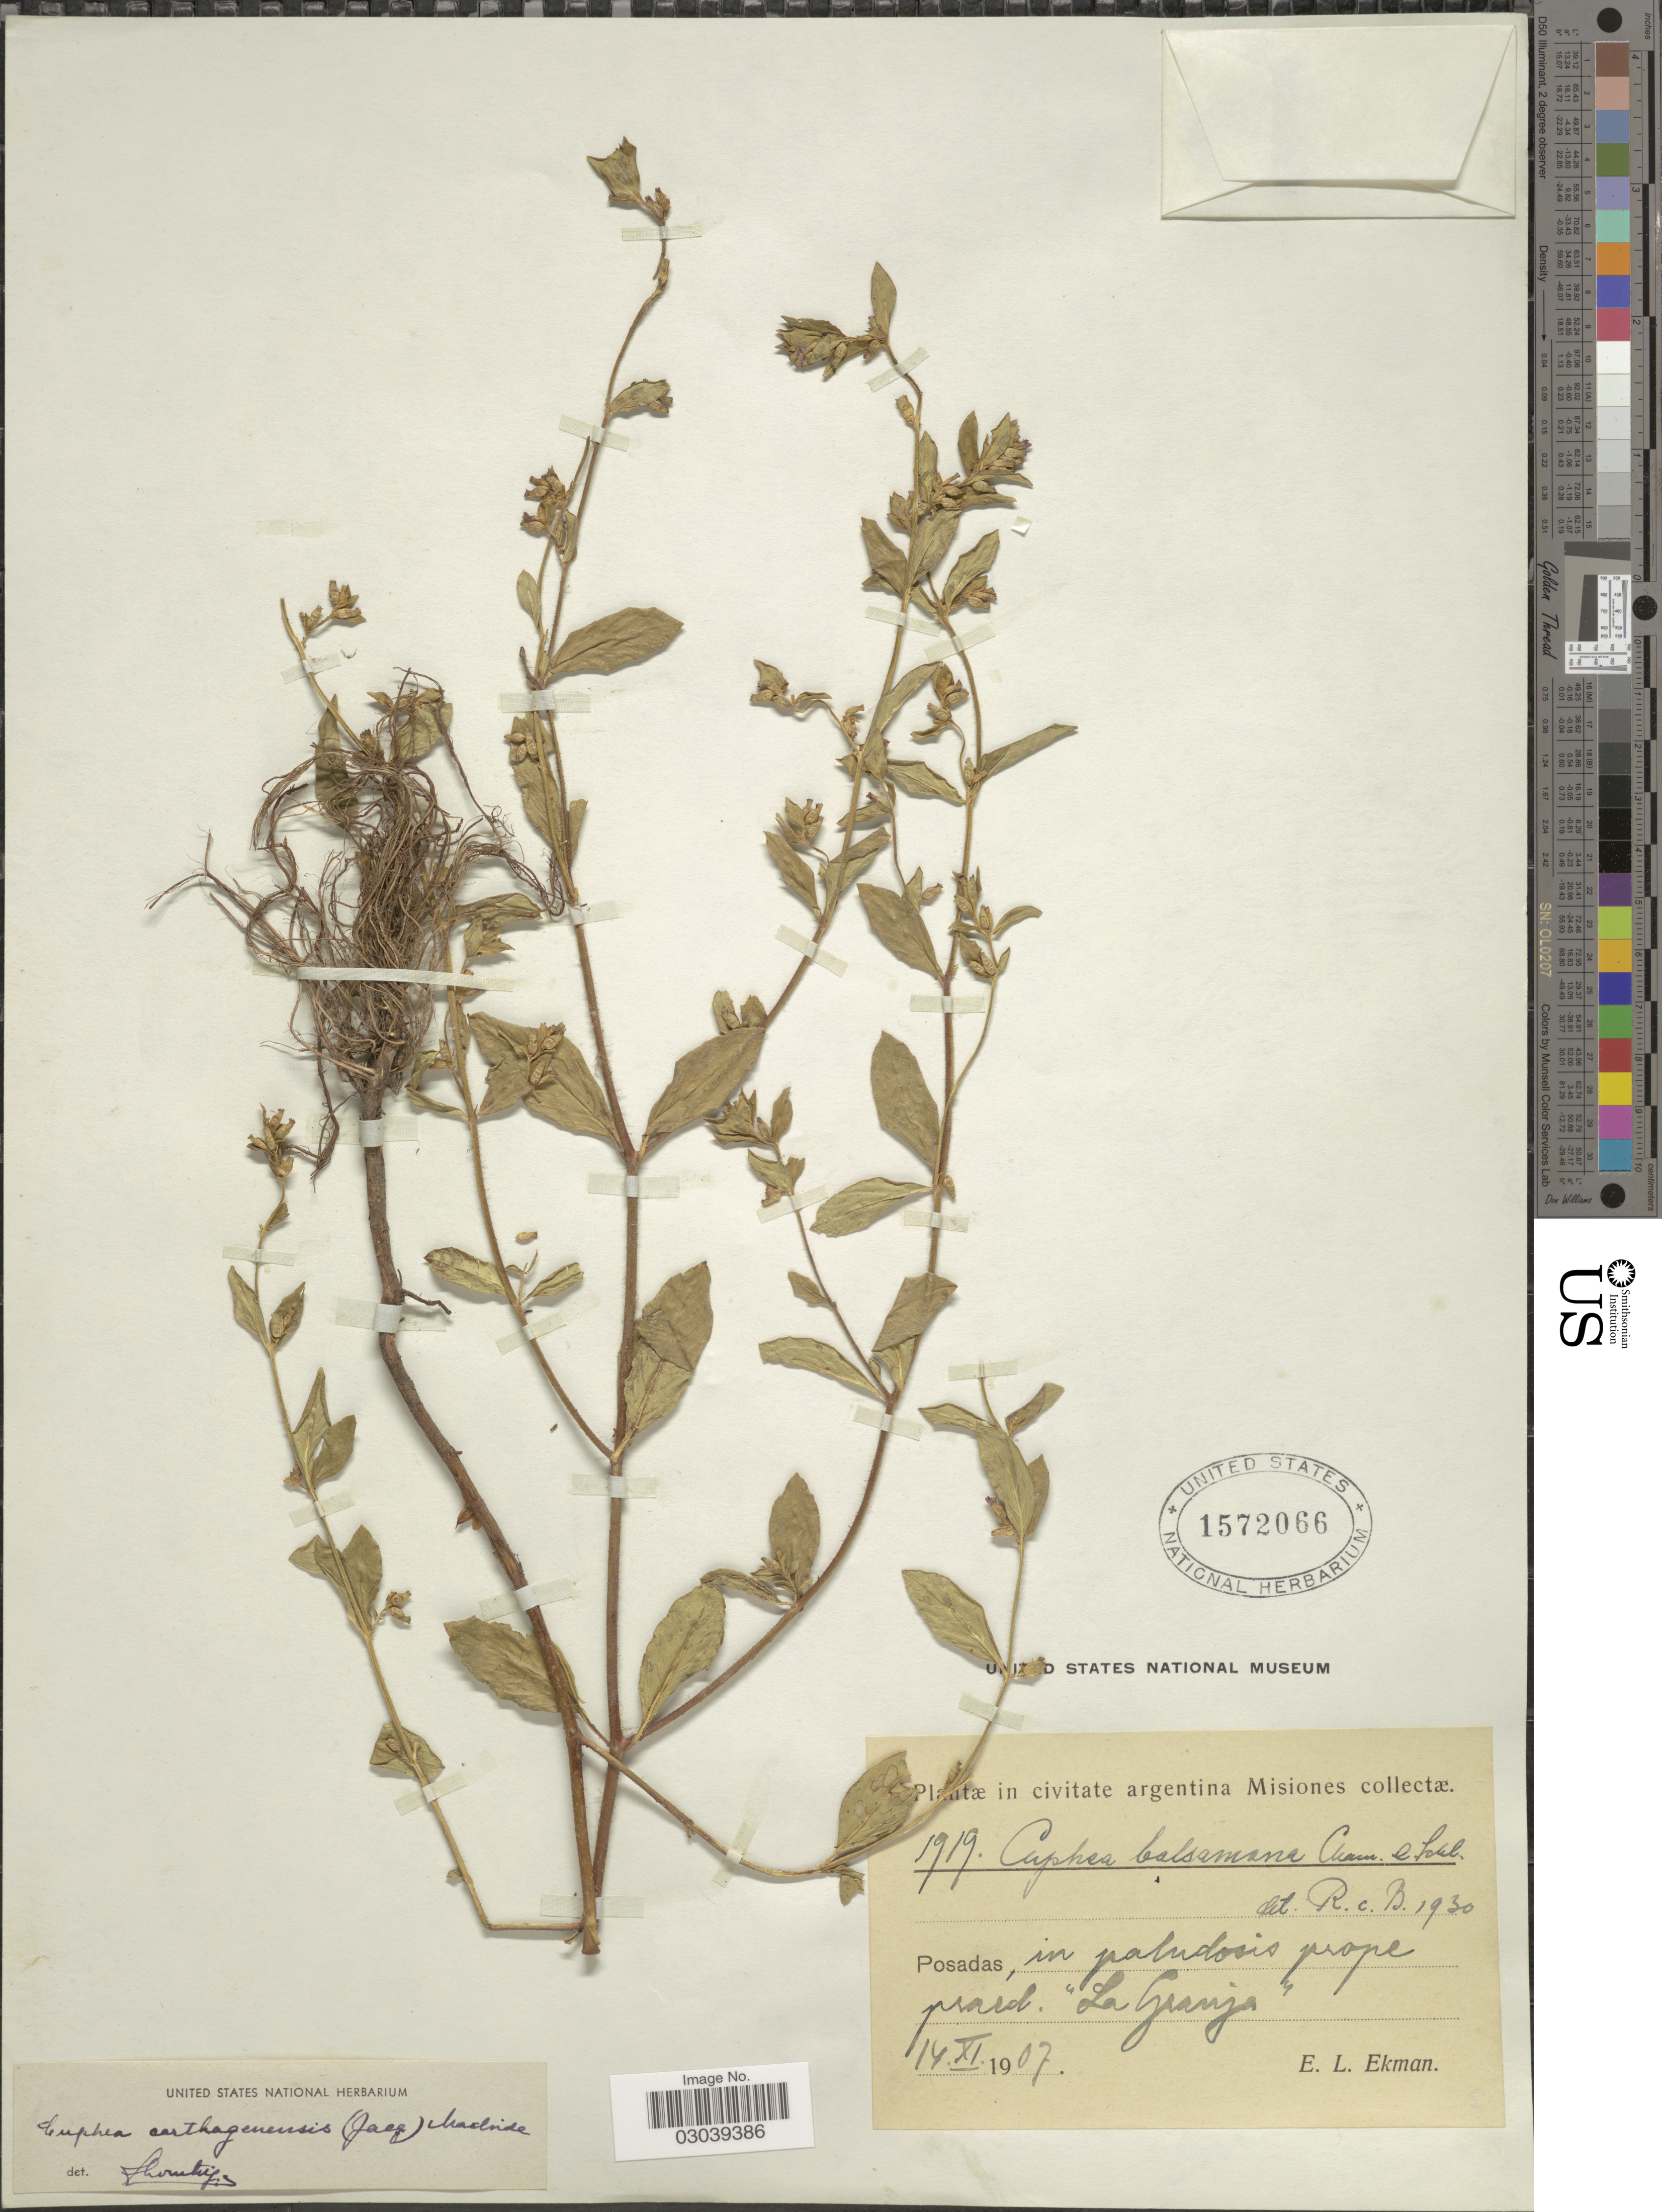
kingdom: Plantae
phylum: Tracheophyta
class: Magnoliopsida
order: Myrtales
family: Lythraceae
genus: Cuphea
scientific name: Cuphea carthagenensis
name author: (Jacq.) J.F. Macbr.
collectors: E. L. Ekman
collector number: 1919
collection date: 1907-11-14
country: Argentina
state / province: Misiones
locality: Posadas, in paludosis prope praed. "La Granja".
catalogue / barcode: US 1572066